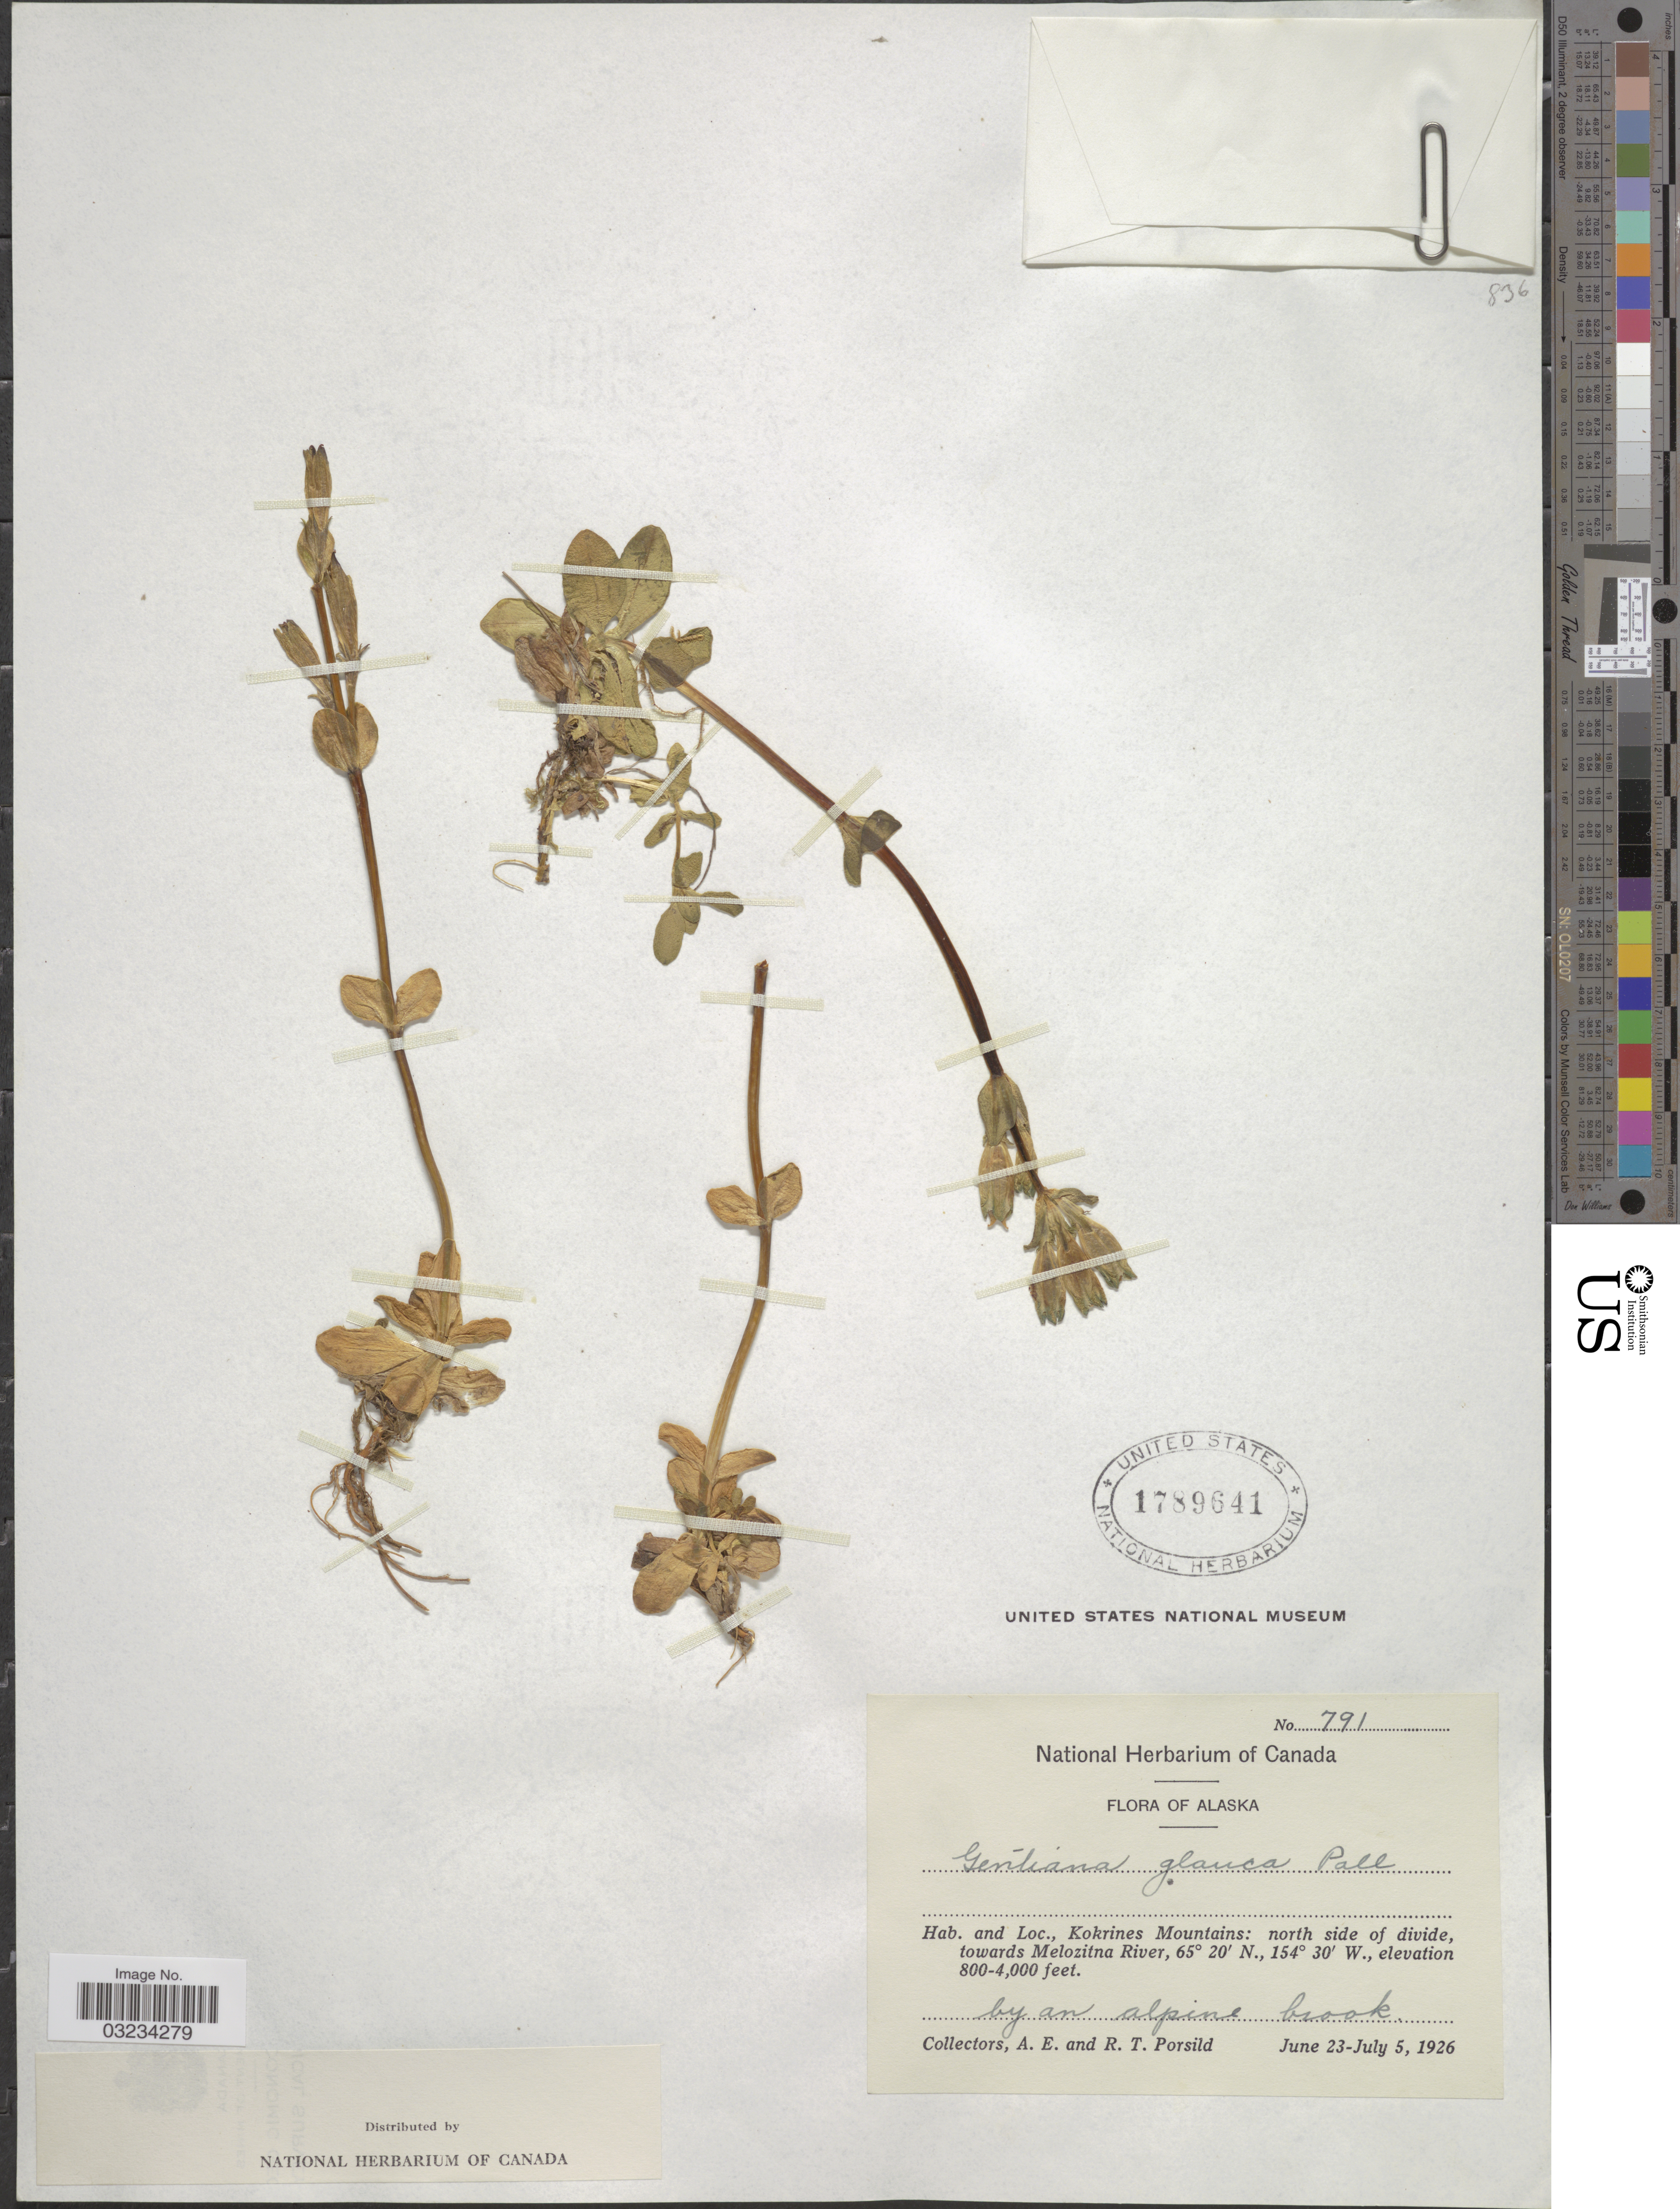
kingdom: Plantae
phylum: Tracheophyta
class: Magnoliopsida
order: Gentianales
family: Gentianaceae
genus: Gentiana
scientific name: Gentiana glauca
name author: Pall.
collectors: A. E. Porsild & R. T. Porsild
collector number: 791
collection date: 1926-06-23/1926-07-05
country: United States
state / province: Alaska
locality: Kokrines Mountains: north side of divide, towards Melozitna River.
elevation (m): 244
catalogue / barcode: US 1789641